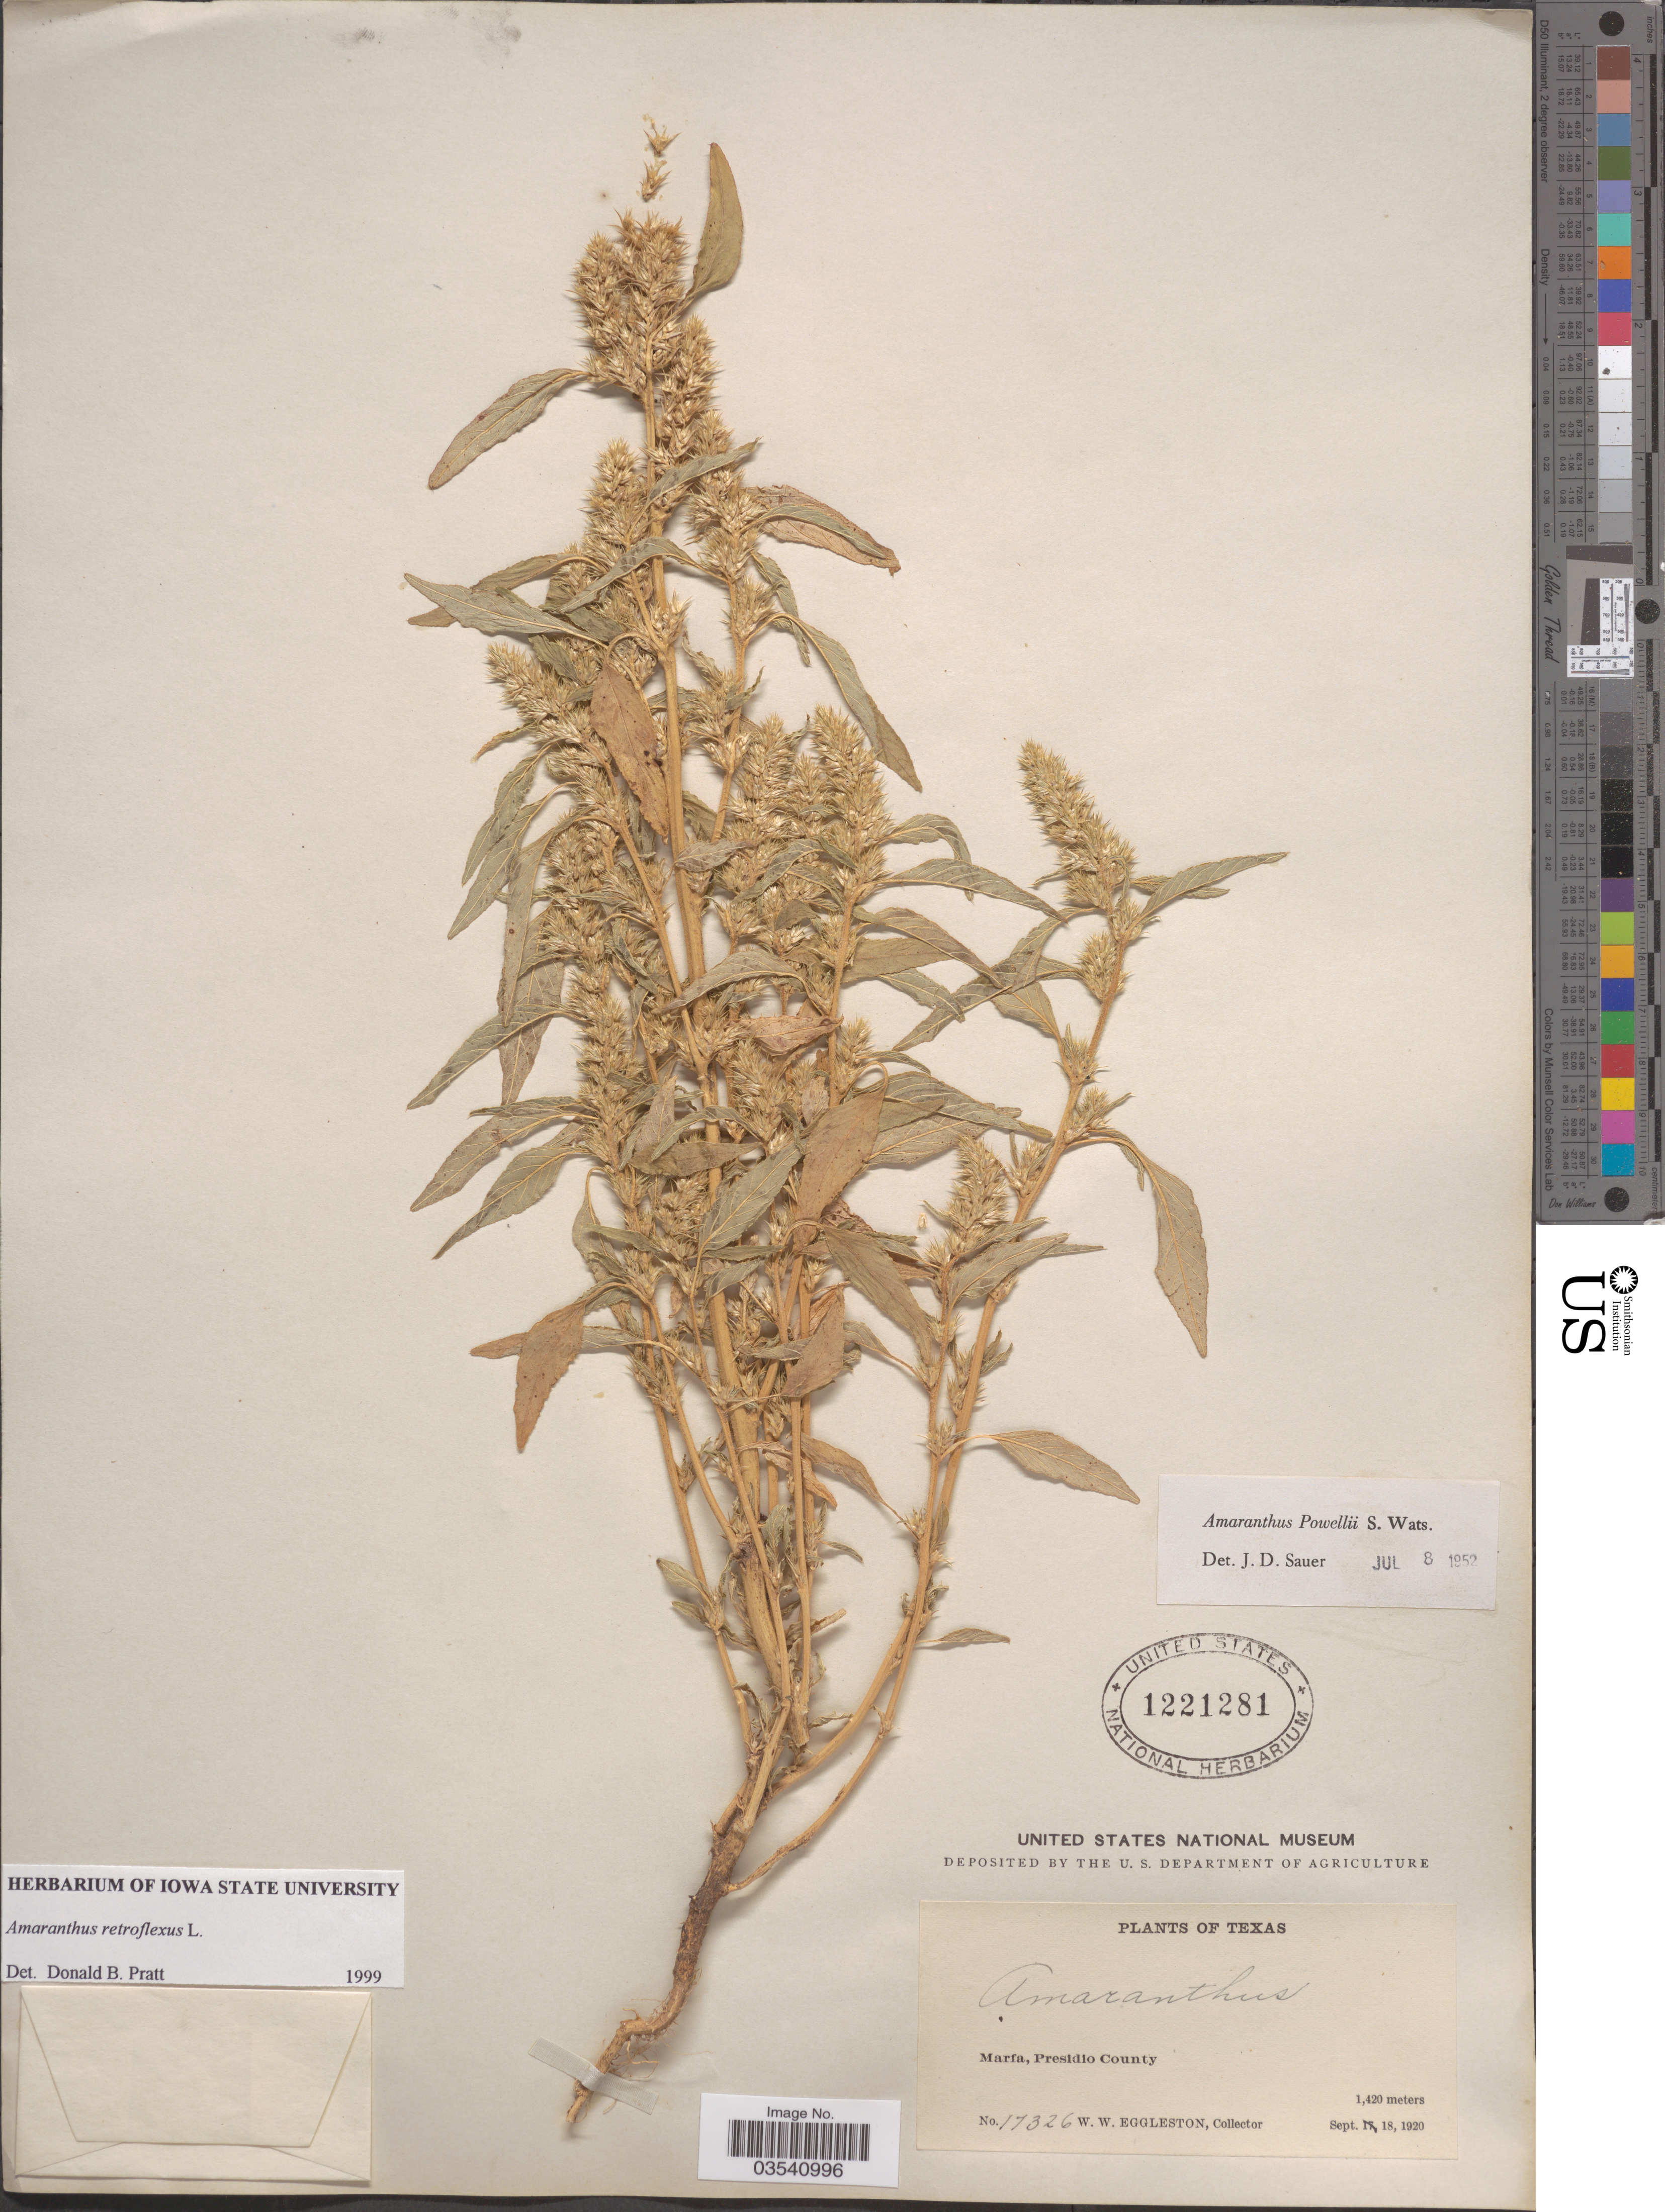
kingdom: Plantae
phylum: Tracheophyta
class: Magnoliopsida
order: Caryophyllales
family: Amaranthaceae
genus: Amaranthus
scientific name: Amaranthus retroflexus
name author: L.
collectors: W. W. Eggleston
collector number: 17326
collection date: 1920-09-18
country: United States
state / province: Texas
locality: Marfa, Presidio County.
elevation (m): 1420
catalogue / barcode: US 1221281